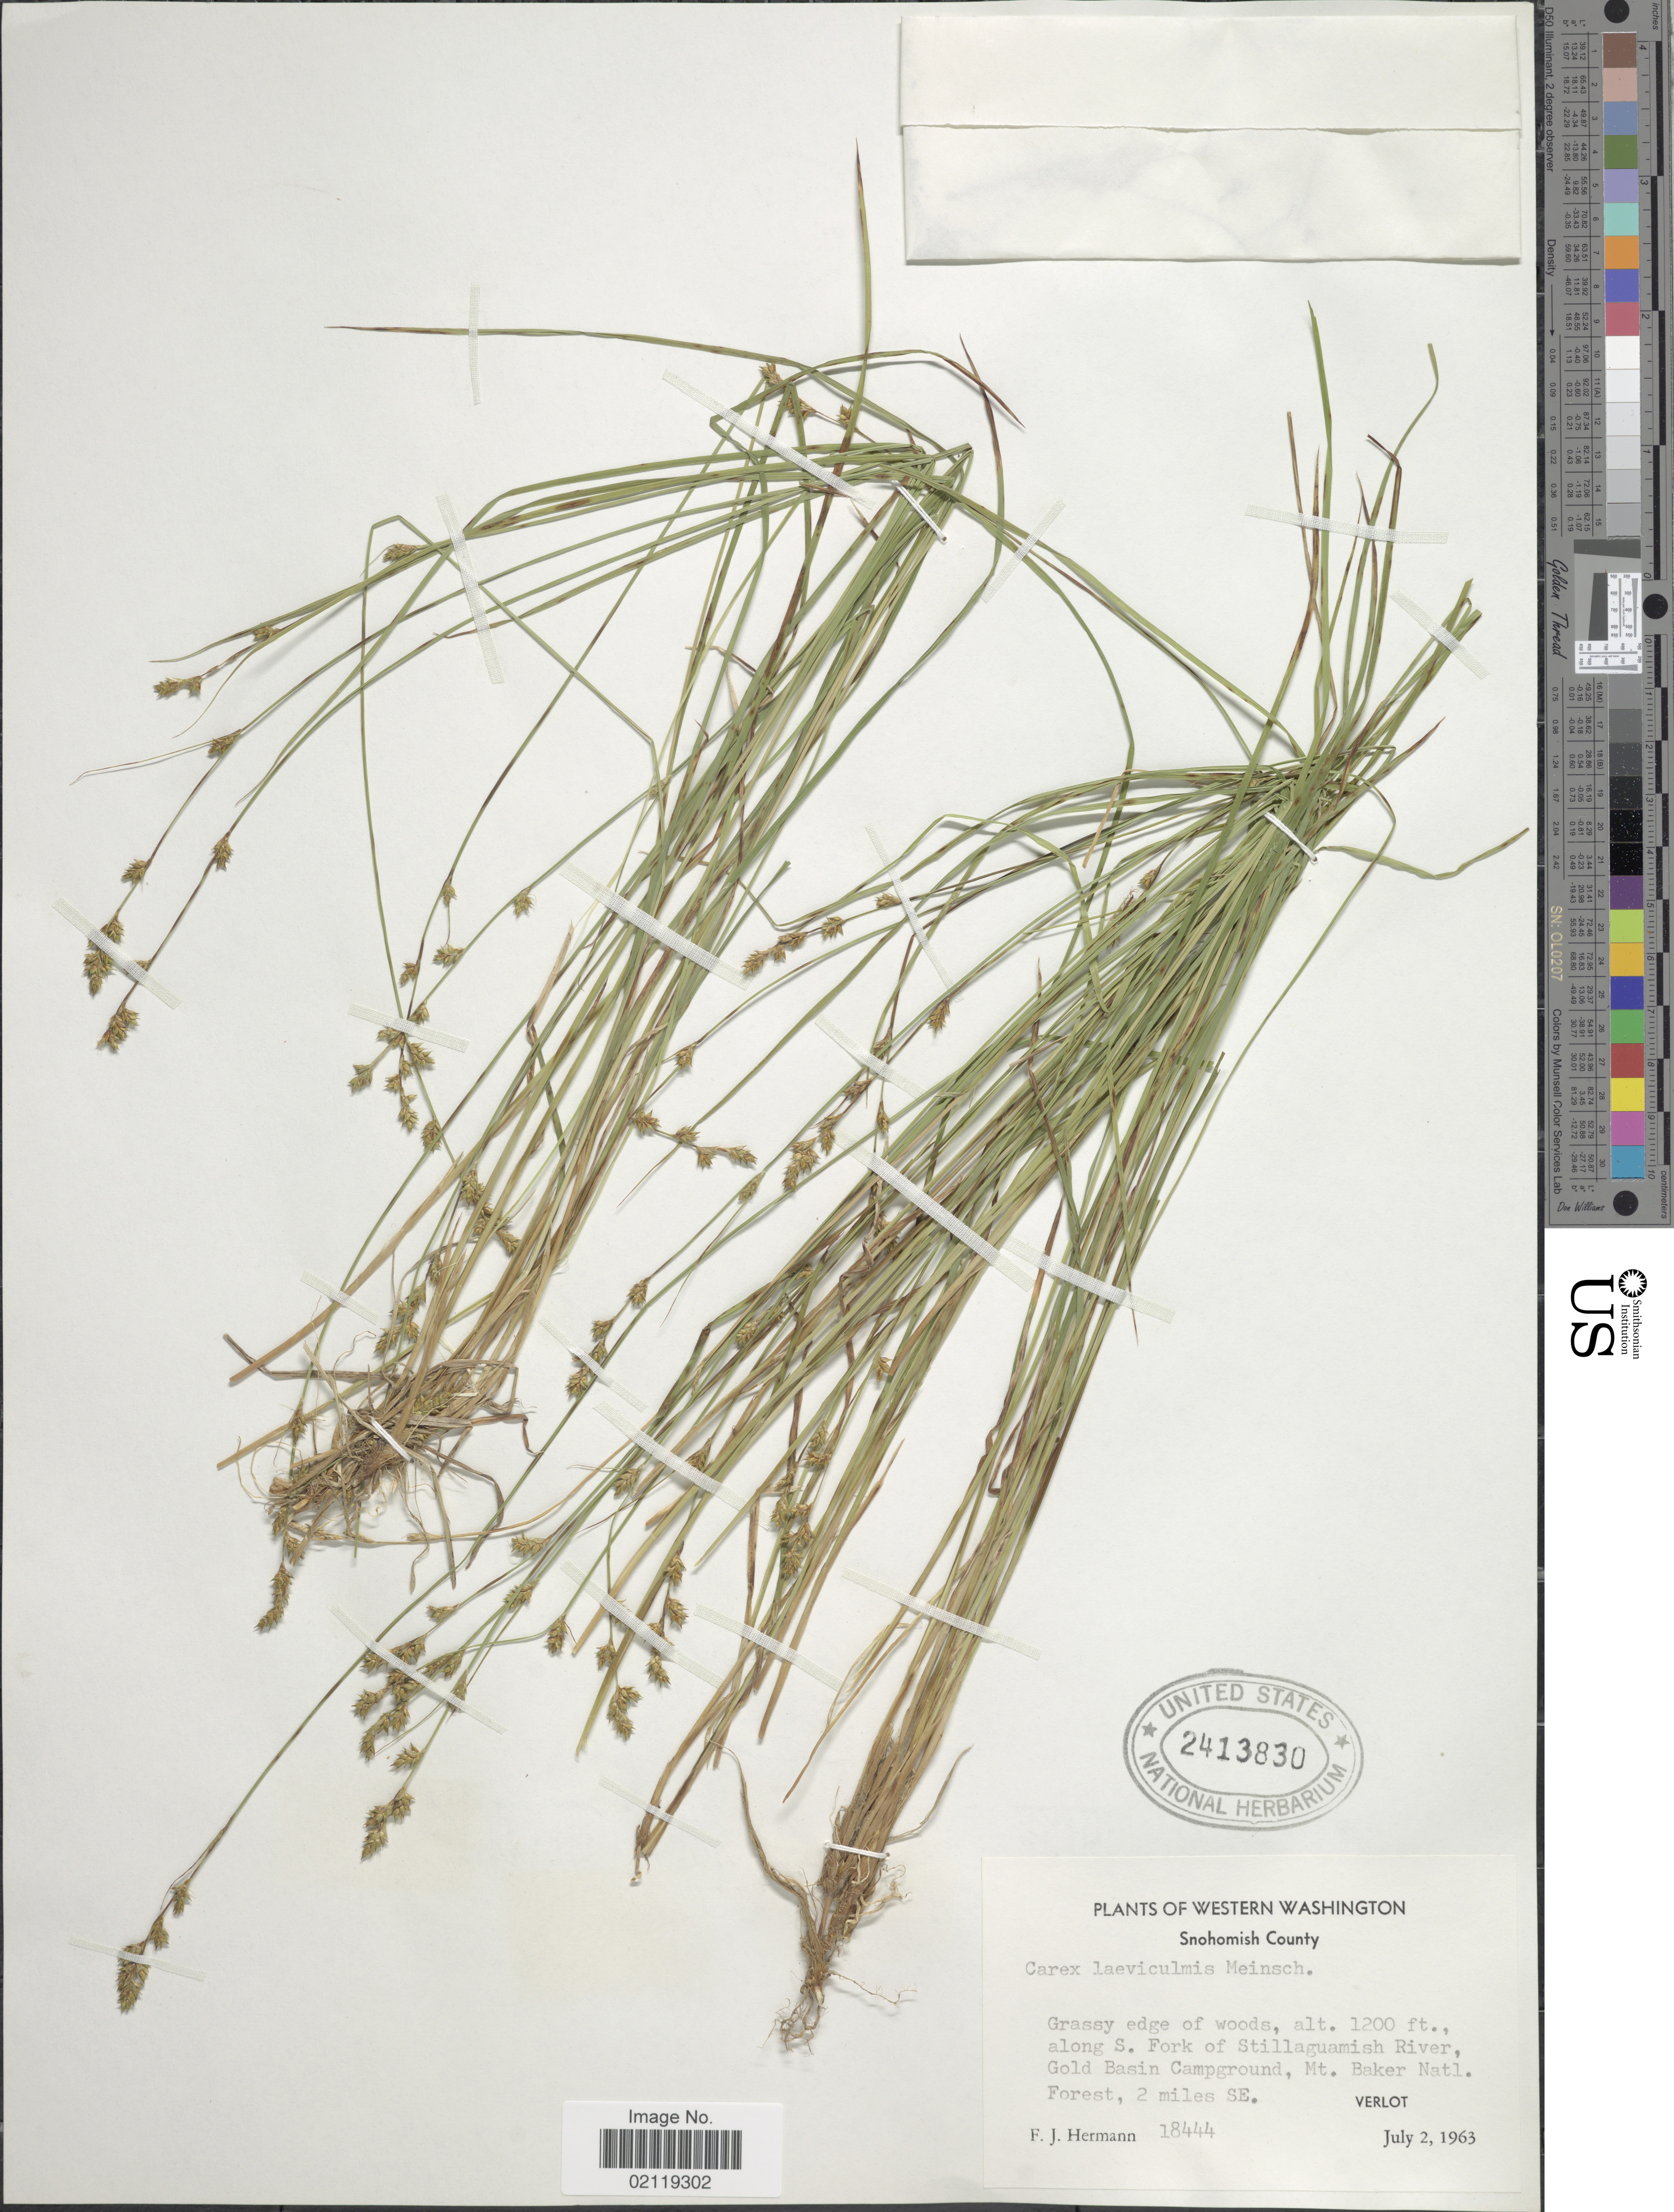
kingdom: Plantae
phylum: Tracheophyta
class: Liliopsida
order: Poales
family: Cyperaceae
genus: Carex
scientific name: Carex laeviculmis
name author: Meinsh.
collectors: F. J. Hermann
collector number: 18444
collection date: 1963-07-02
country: United States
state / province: Washington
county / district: Snohomish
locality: Western Washington. Snohomish County. Along S. Fork of Stillaguamish River, Gold Basin Campground, Mt. Baker Natl. Forest, 2 miles SE. Verlot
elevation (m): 366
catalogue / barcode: US 2413830